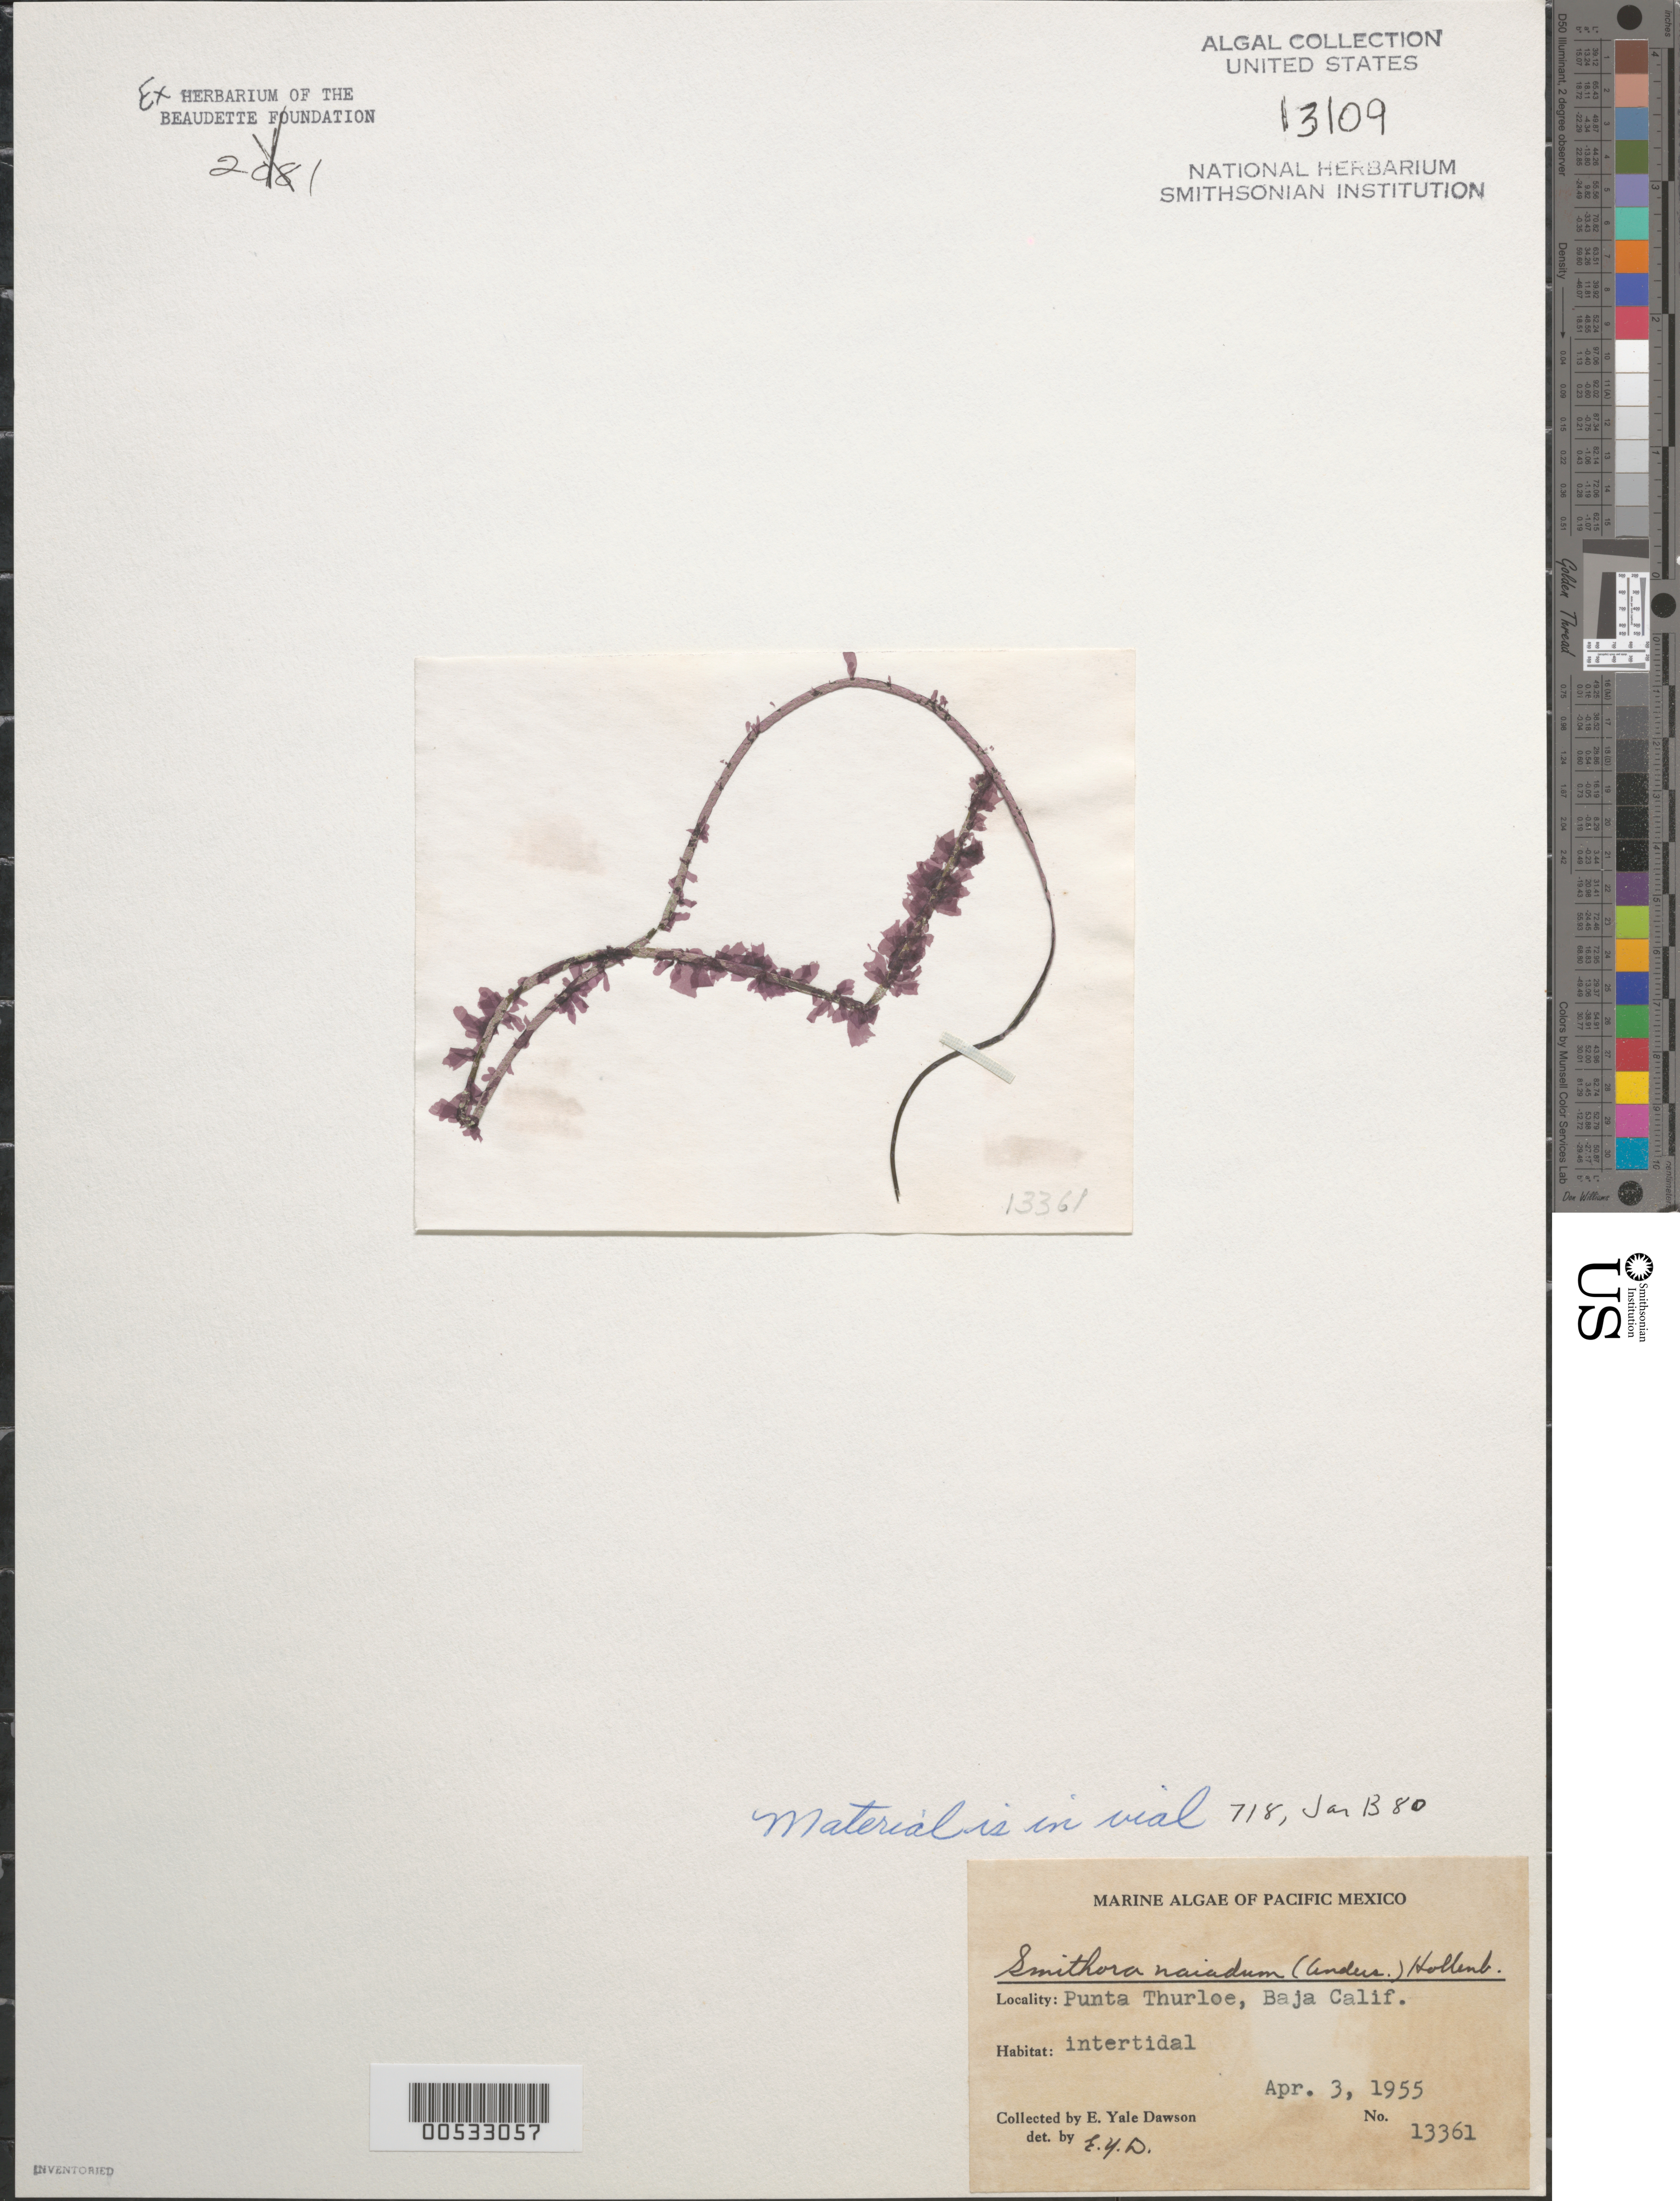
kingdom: Plantae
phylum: Rhodophyta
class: Compsopogonophyceae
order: Erythropeltidales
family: Erythrotrichiaceae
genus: Smithora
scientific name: Smithora naiadum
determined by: Dawson, E. Y.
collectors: E. Y. Dawson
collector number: EYD 13361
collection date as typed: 03 Apr 1955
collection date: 1955-04-03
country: Mexico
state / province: Baja California Sur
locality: Punta Thurloe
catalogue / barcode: US 13109